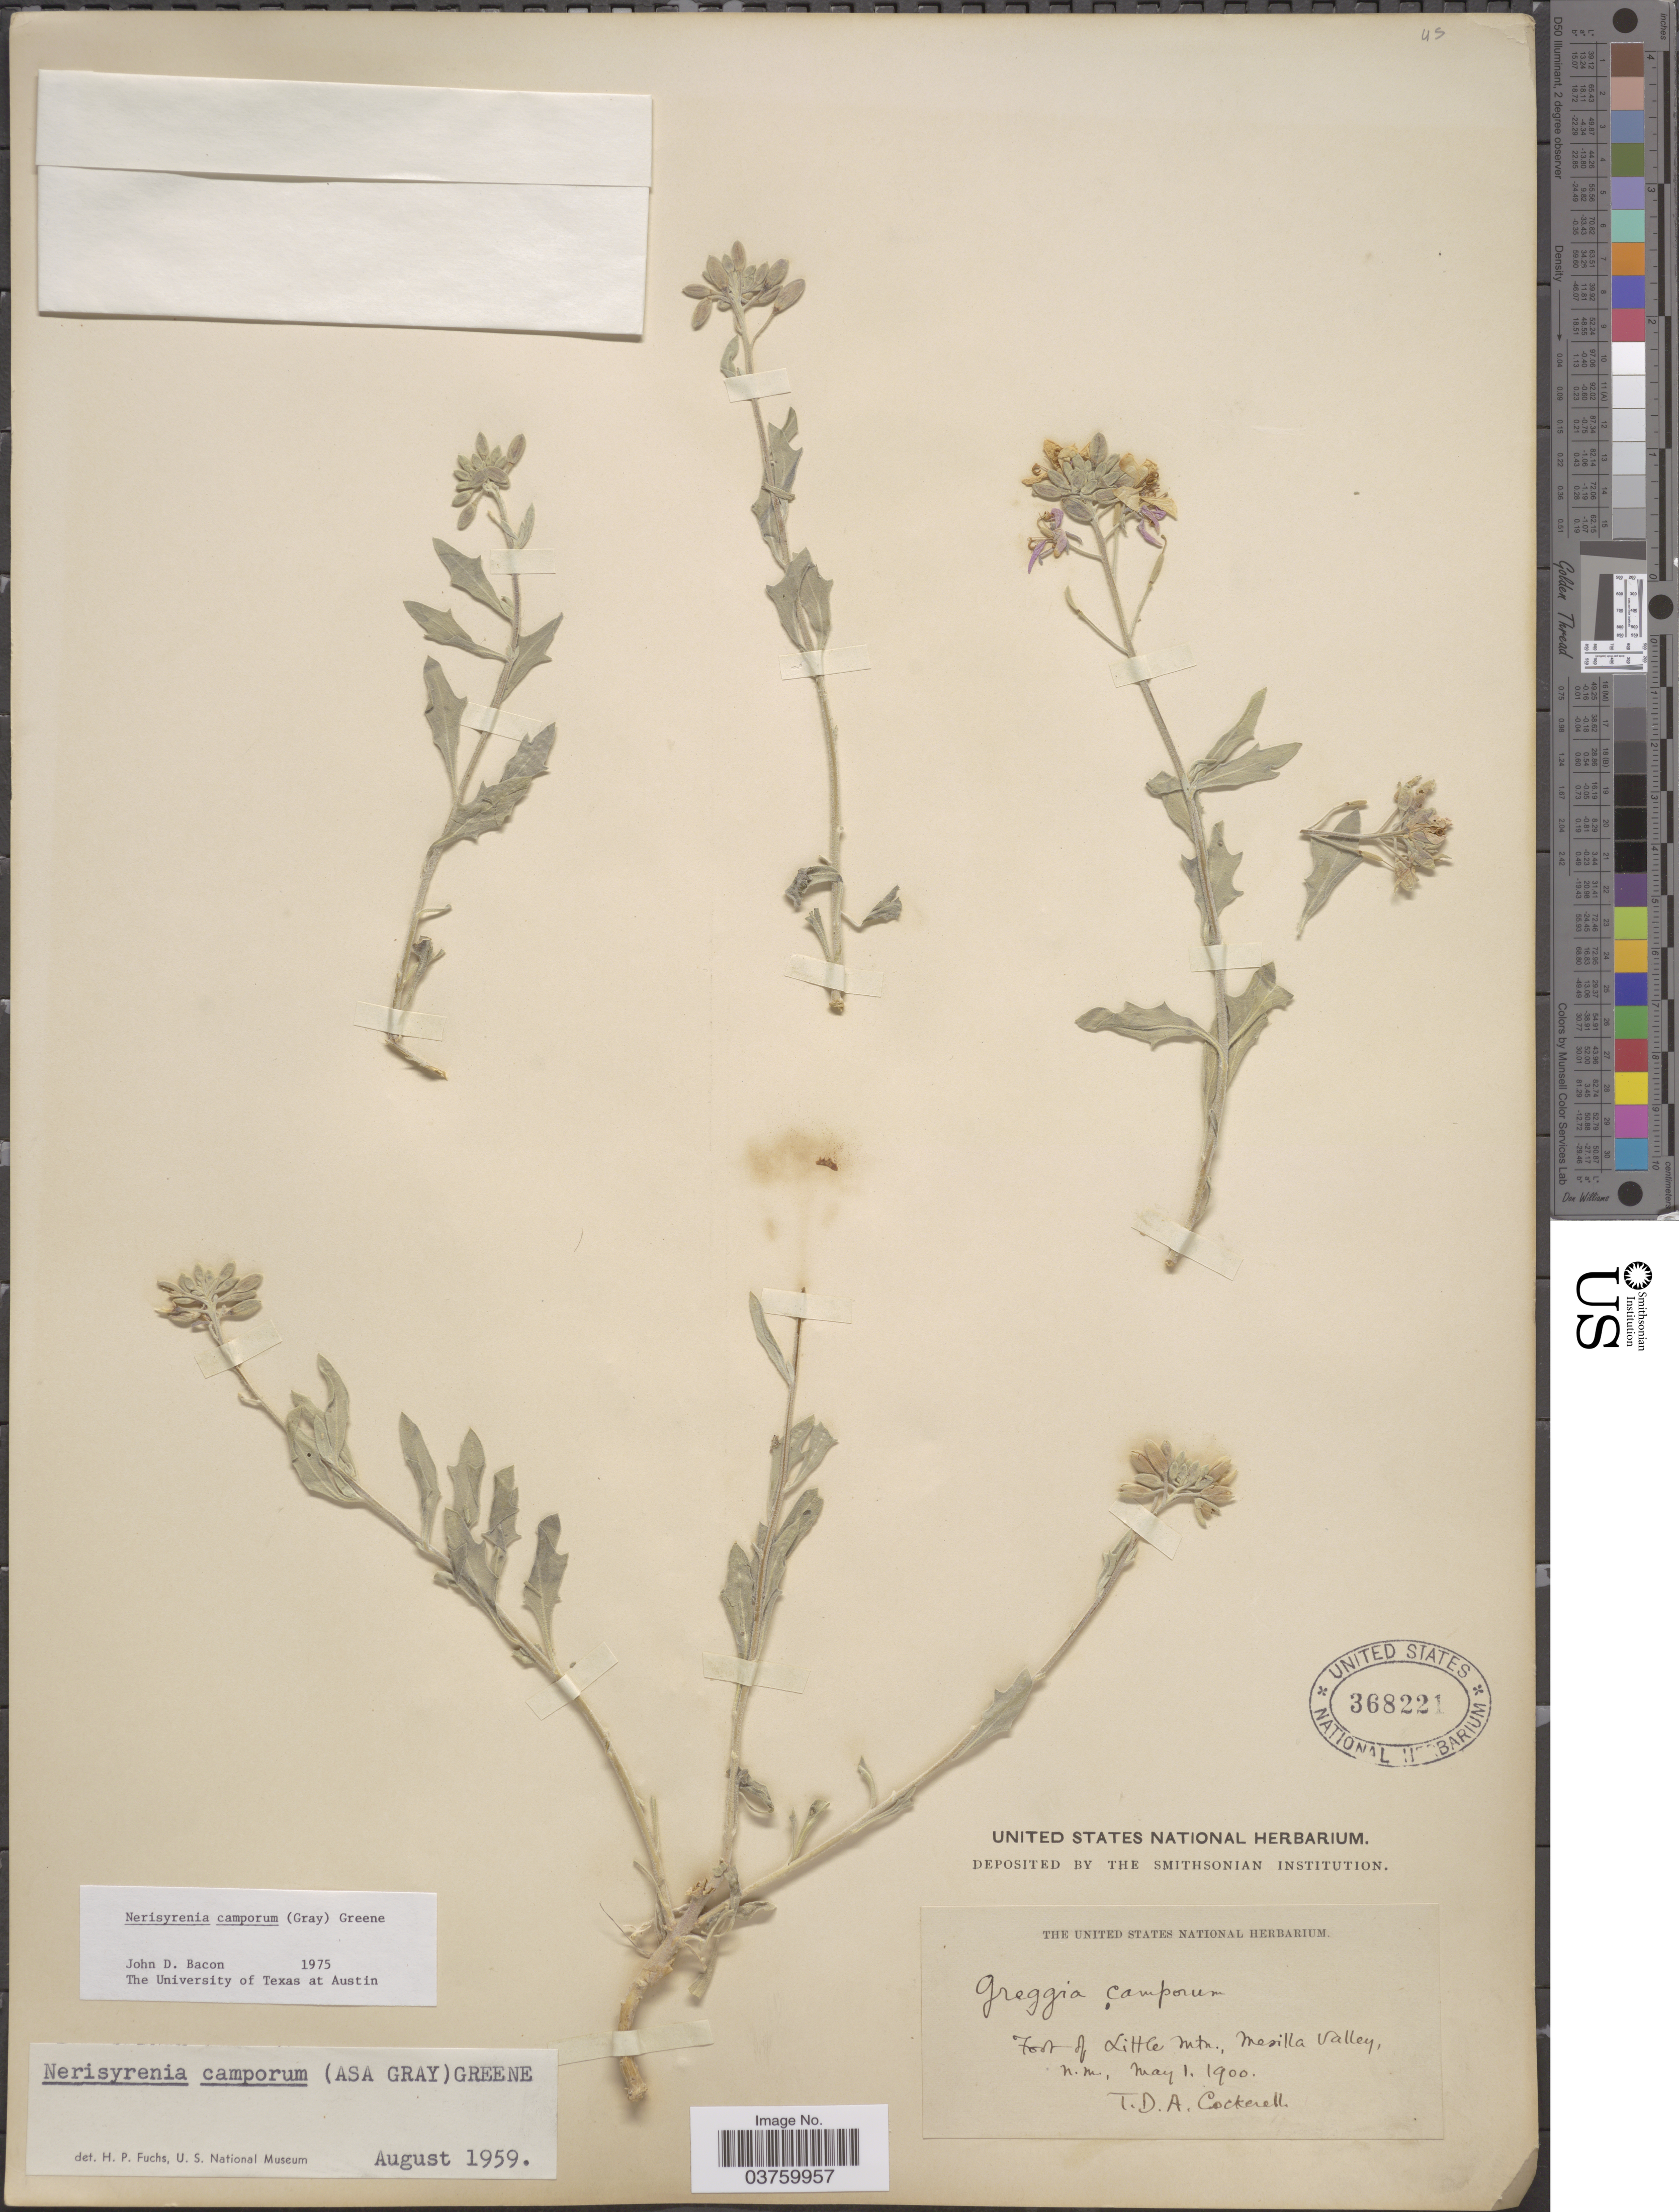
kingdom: Plantae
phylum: Tracheophyta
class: Magnoliopsida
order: Brassicales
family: Brassicaceae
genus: Nerisyrenia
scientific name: Nerisyrenia camporum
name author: (A. Gray) Greene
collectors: T. Cockerell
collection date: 1900-05-01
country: United States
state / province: New Mexico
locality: Fort of Little Mtn., Mesilla Valley.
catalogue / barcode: US 368221